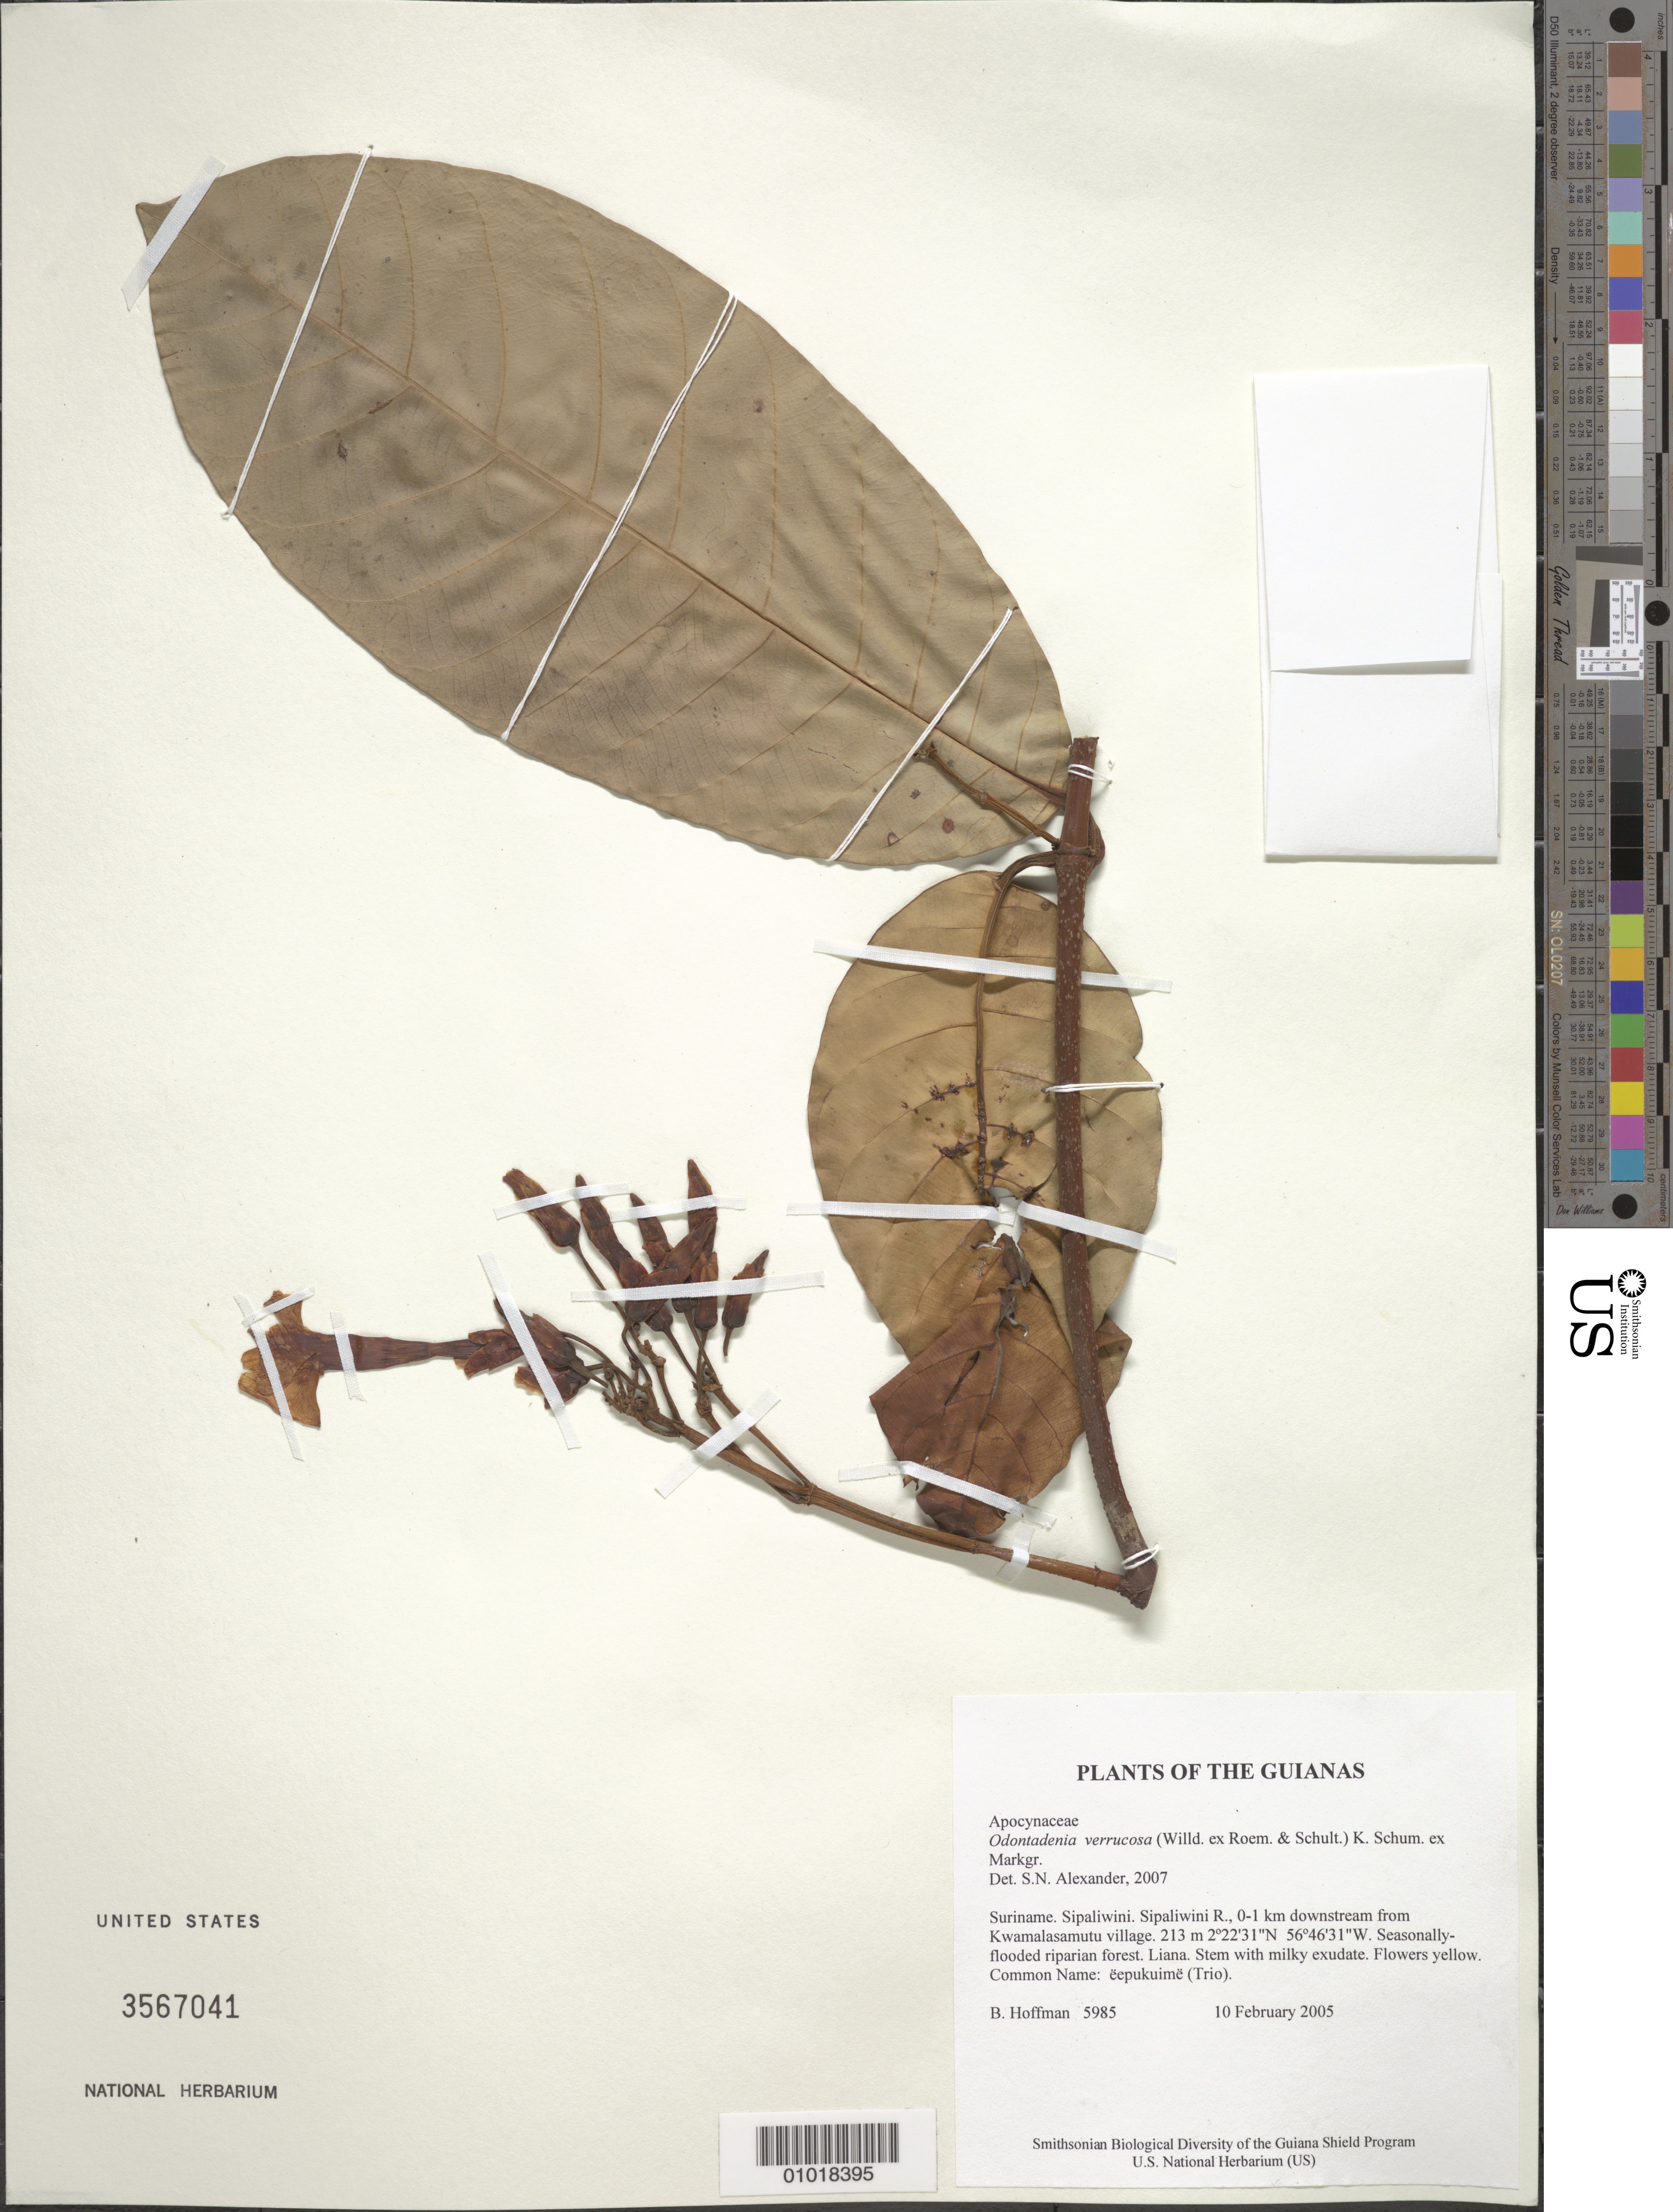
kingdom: Plantae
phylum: Tracheophyta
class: Magnoliopsida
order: Gentianales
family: Apocynaceae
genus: Odontadenia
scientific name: Odontadenia verrucosa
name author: (Willd. ex Roem. & Schult.) K. Schum. ex Markgr.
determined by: Alexander, S. N.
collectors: B. Hoffman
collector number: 5985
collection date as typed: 10 February 2005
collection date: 2005-02-10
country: Suriname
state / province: Sipaliwini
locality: Sipaliwini R., 0-1 km downstream from Kwamalasamutu village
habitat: Seasonally-flooded riparian forest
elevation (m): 213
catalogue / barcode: US 3567041